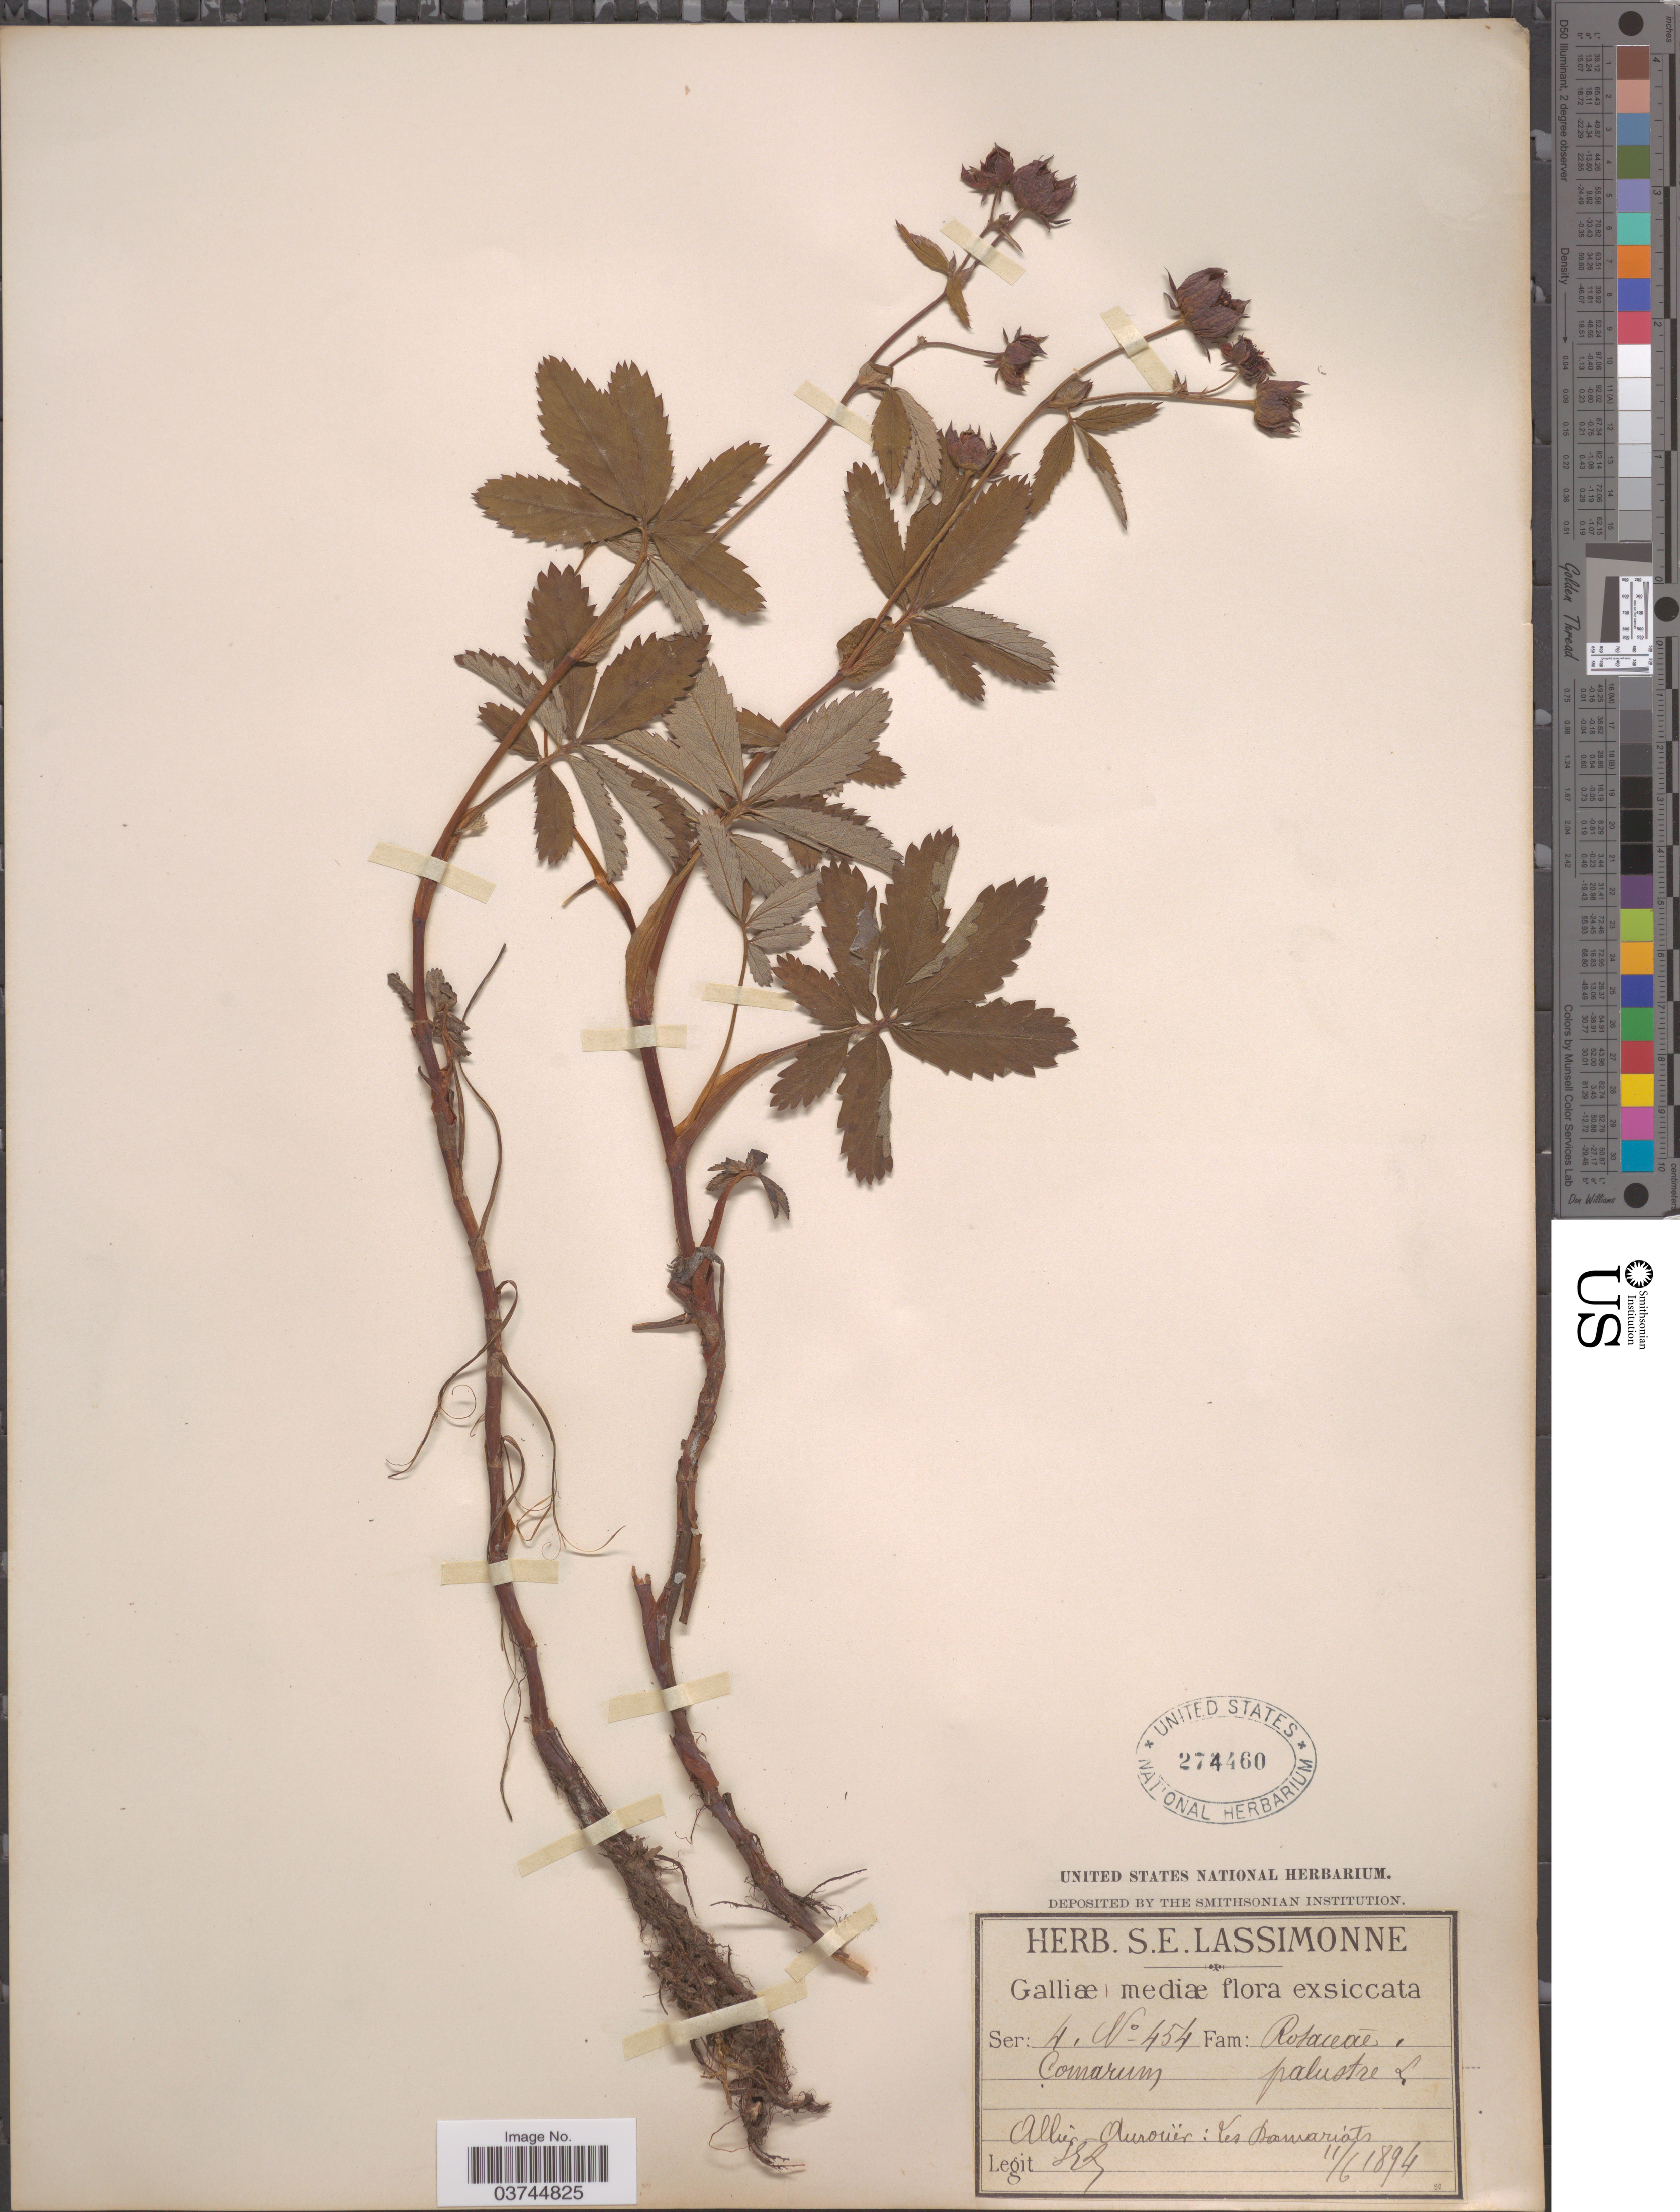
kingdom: Plantae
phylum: Tracheophyta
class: Magnoliopsida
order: Rosales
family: Rosaceae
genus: Comarum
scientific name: Comarum palustre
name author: L.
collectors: S. Lassimonne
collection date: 1894-06-11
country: France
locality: Galliæ. Allier - Aurouër: Les Damariats.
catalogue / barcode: US 274460